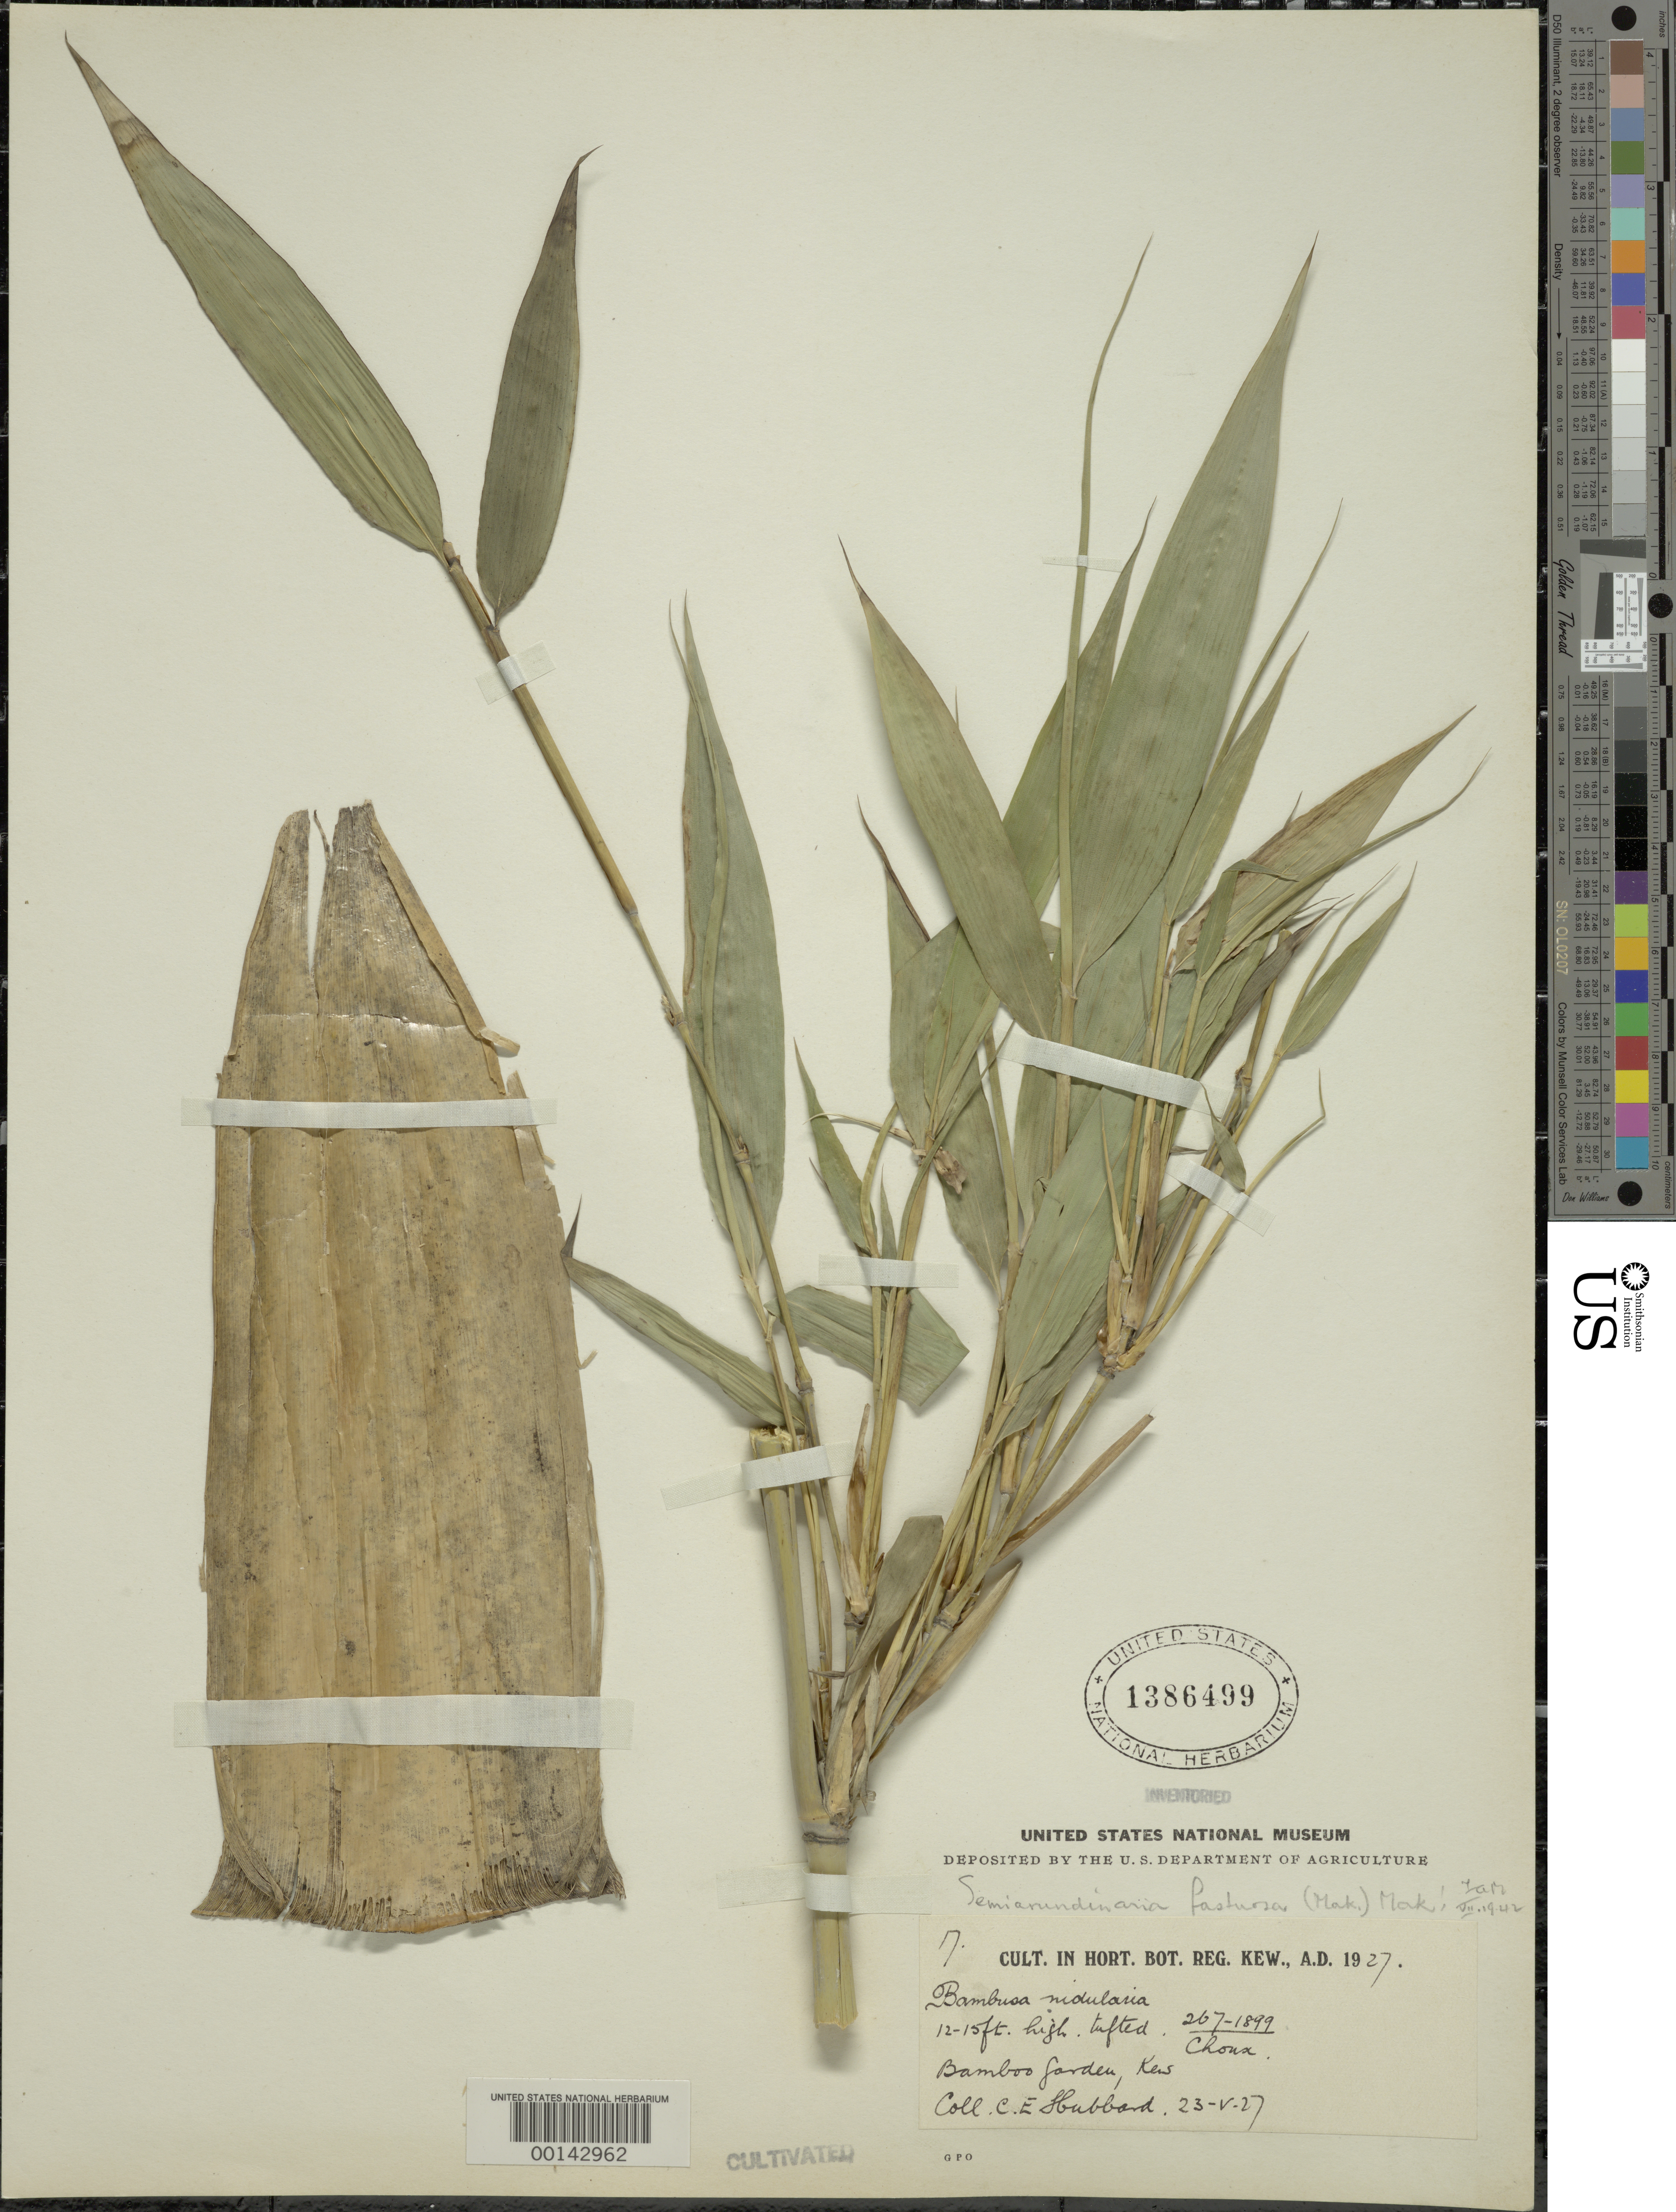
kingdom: Plantae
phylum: Tracheophyta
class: Liliopsida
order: Poales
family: Poaceae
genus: Semiarundinaria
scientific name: Semiarundinaria fastuosa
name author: Makino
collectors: C. E. Hubbard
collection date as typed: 23 May 1927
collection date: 1927-05-23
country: United Kingdom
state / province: England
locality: Kew, royal botanic garden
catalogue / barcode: US 1386499